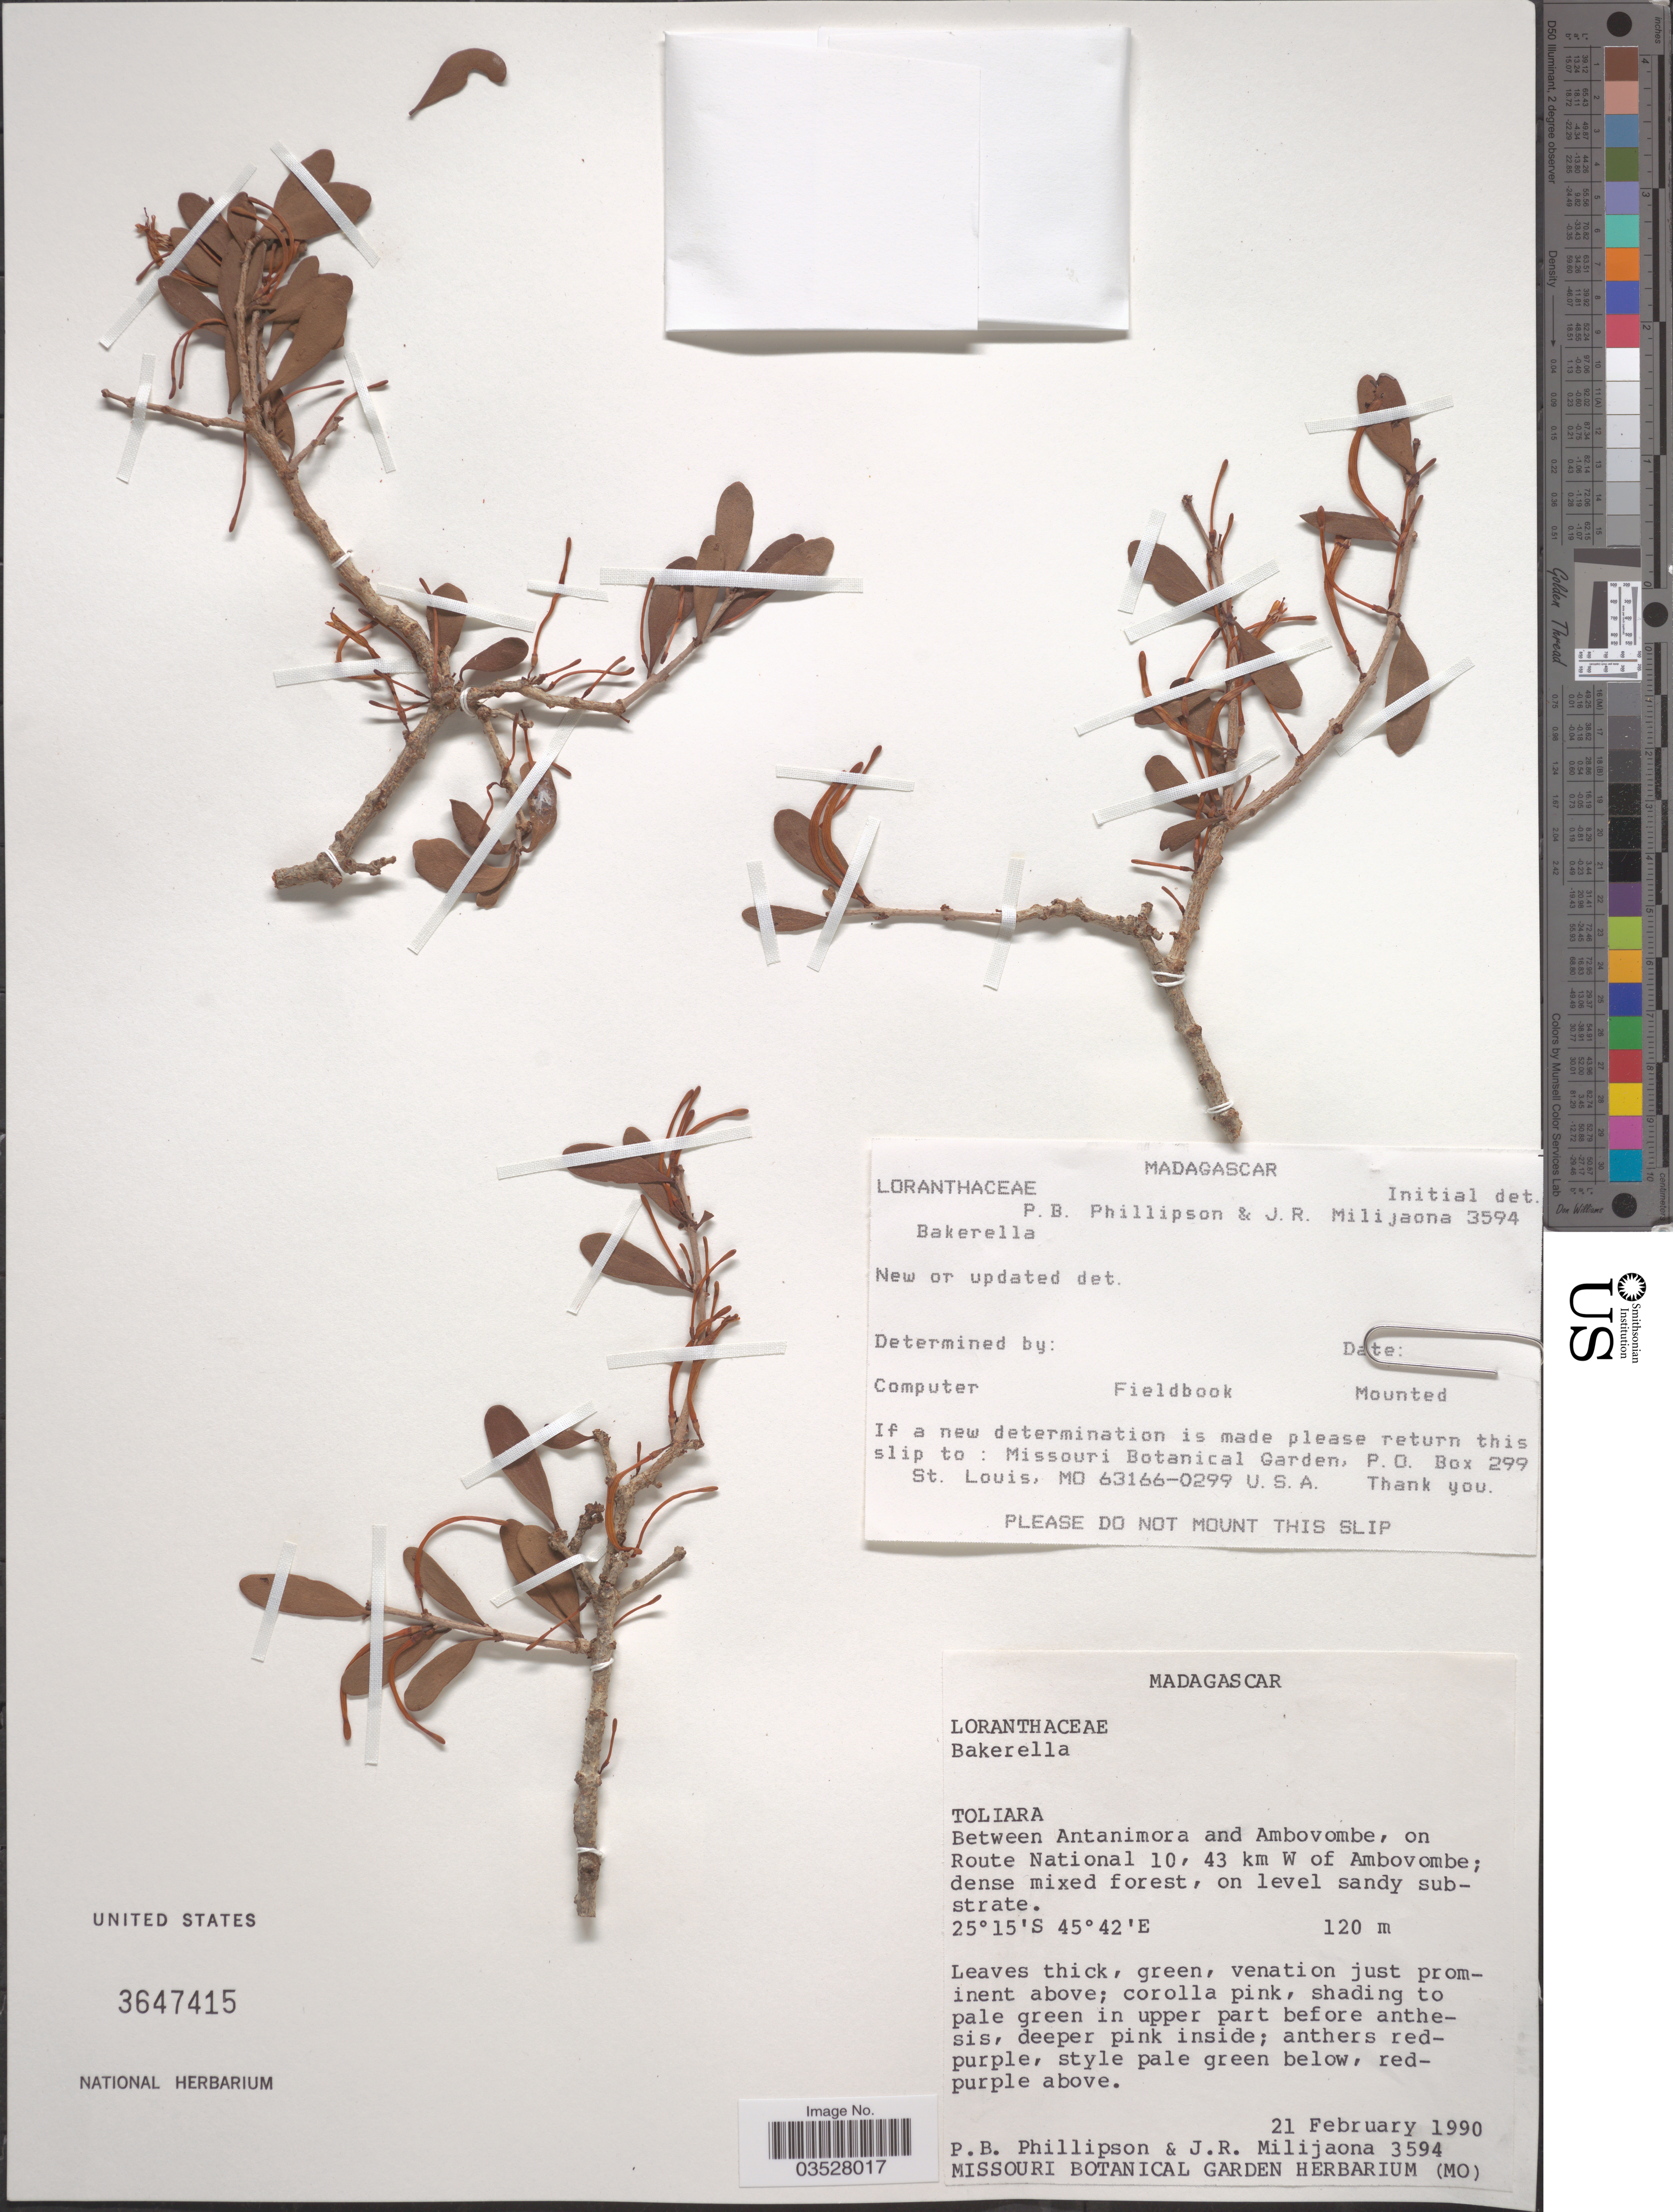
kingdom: Plantae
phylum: Tracheophyta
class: Magnoliopsida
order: Santalales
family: Loranthaceae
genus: Bakerella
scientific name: Bakerella sp.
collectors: P. B. Phillipson & J. R. Milijaona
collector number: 3594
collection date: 1990-02-21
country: Madagascar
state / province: Androy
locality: Between Antanimora and Ambovombe, on Route National 10, 43 km W of Ambovombe.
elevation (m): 120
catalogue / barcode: US 3647415